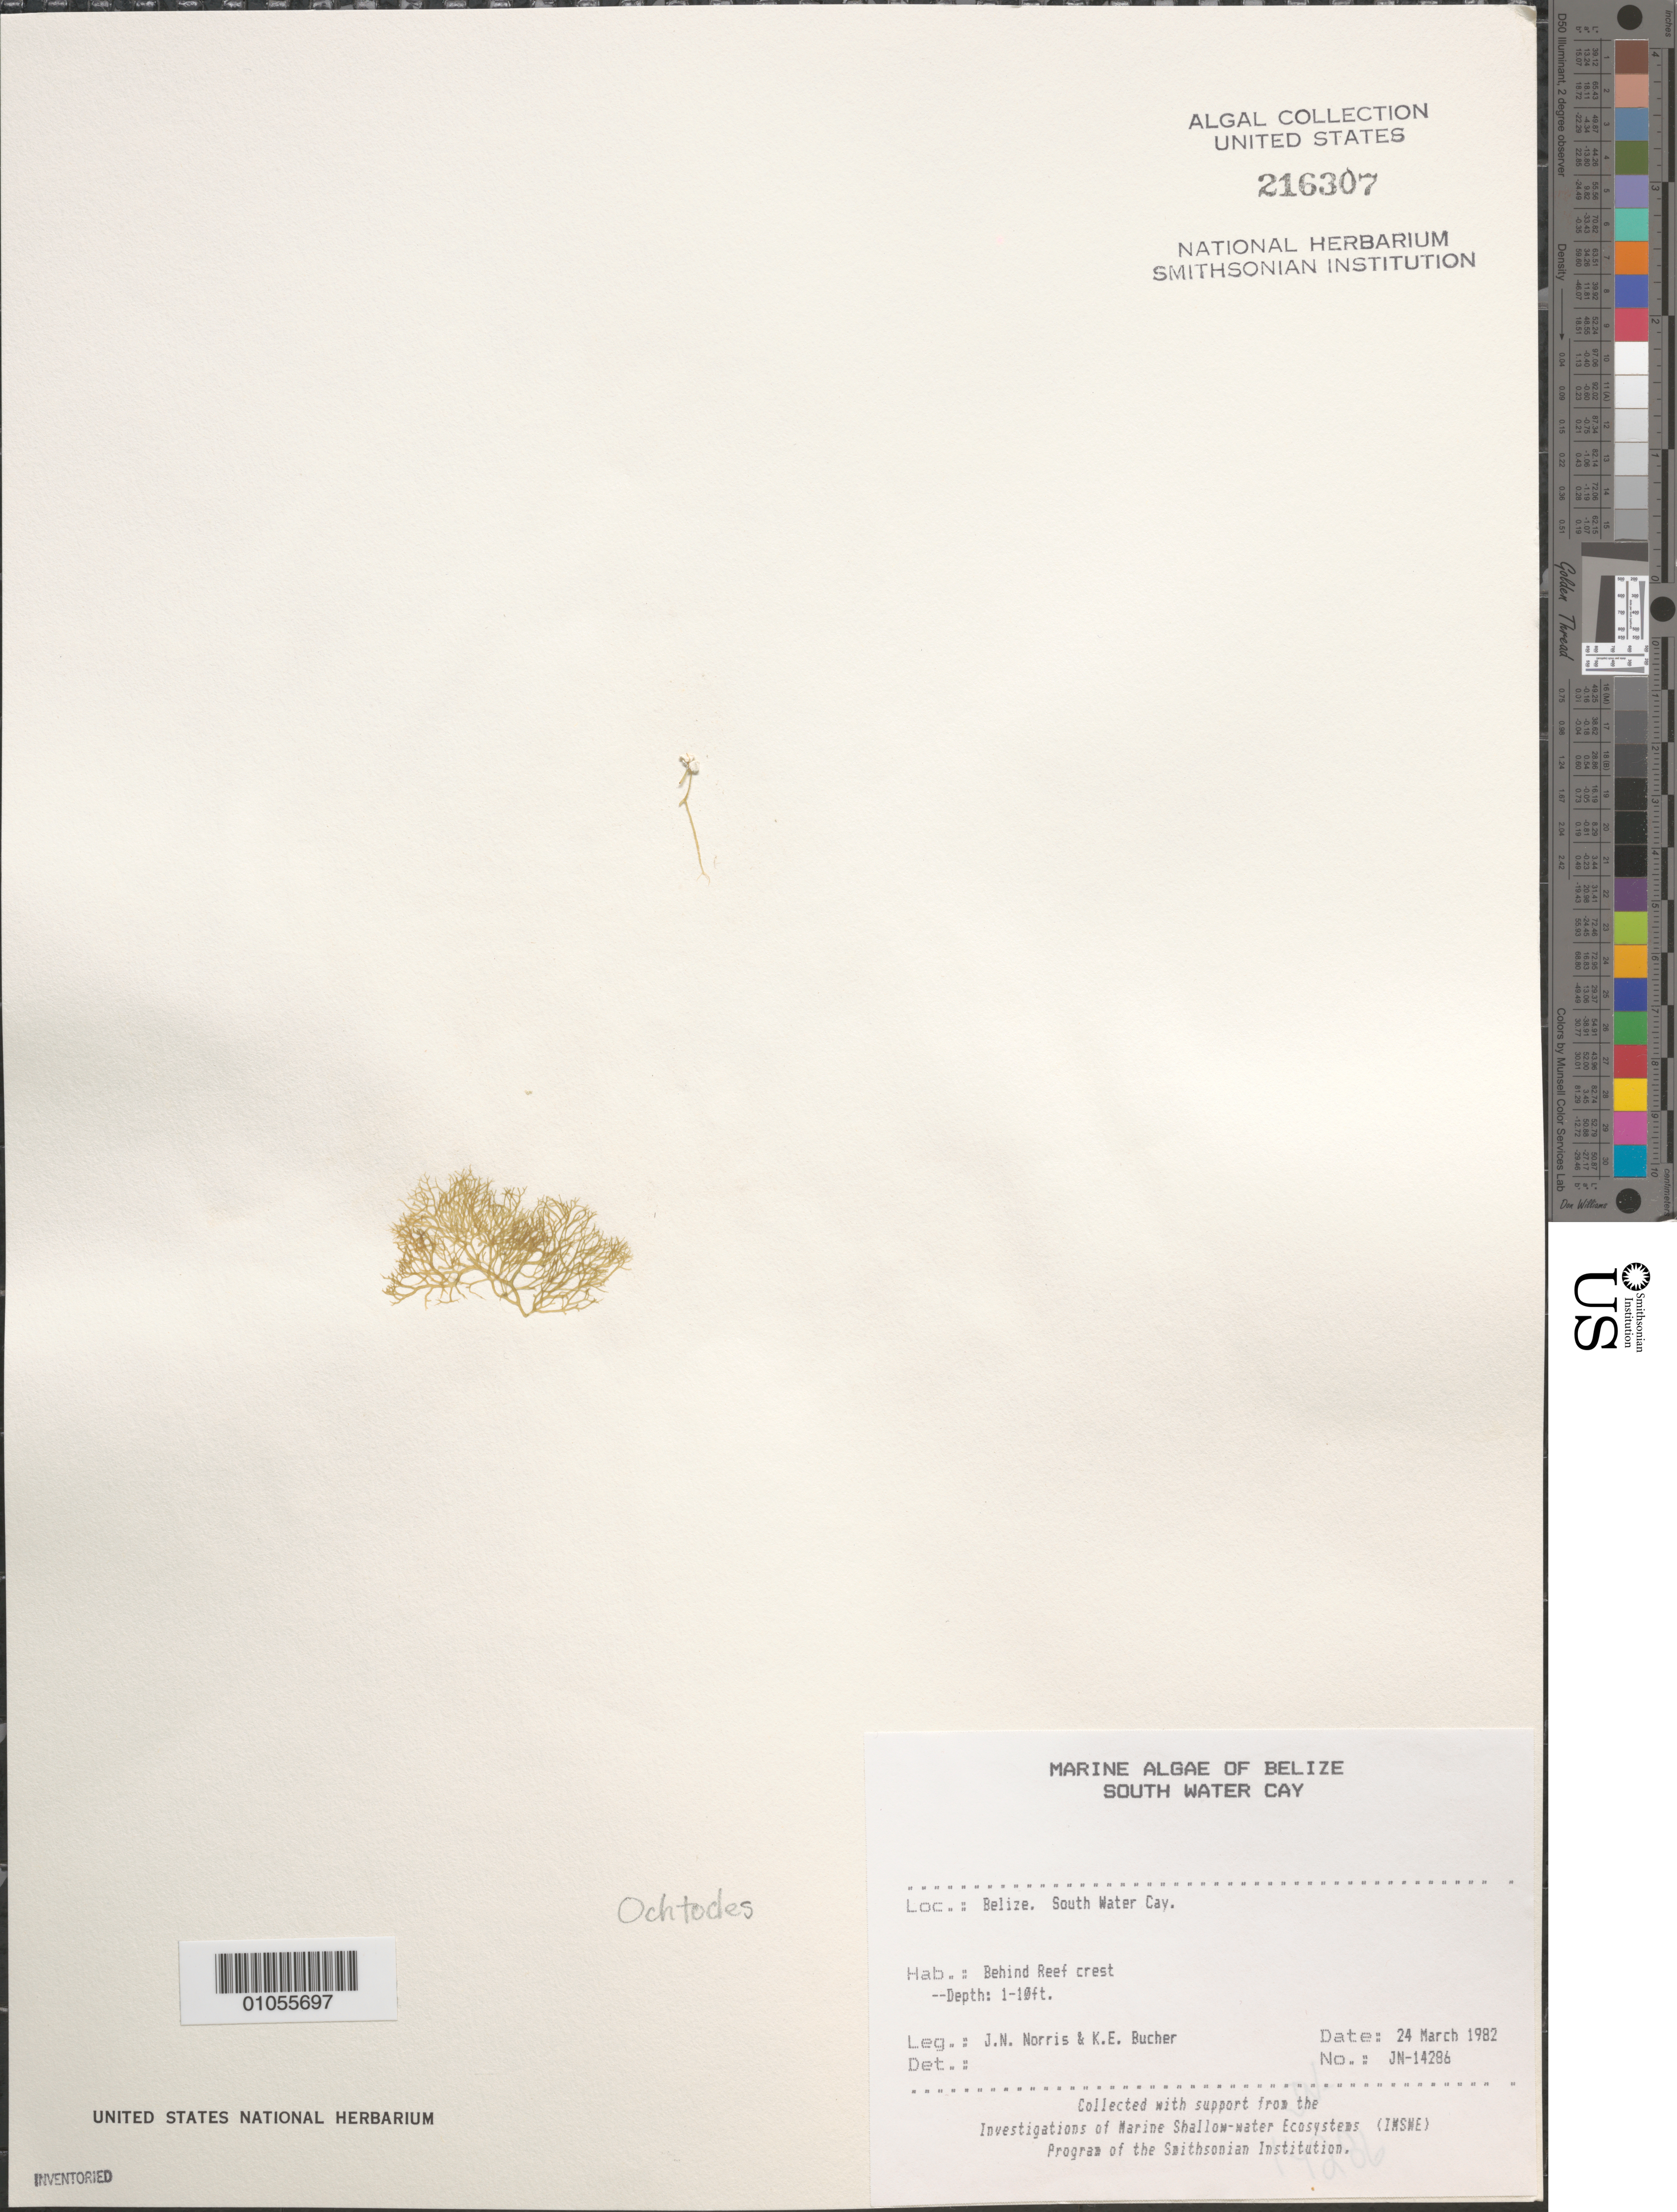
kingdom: Plantae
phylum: Rhodophyta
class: Florideophyceae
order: Gigartinales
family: Rhizophyllidaceae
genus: Ochtodes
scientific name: Ochtodes sp.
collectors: J. N. Norris & K. E. Bucher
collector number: JN-14286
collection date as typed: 24 Mar 1982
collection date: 1982-03-24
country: Belize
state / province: Stann Creek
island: South Water Cay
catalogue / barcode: US 216307